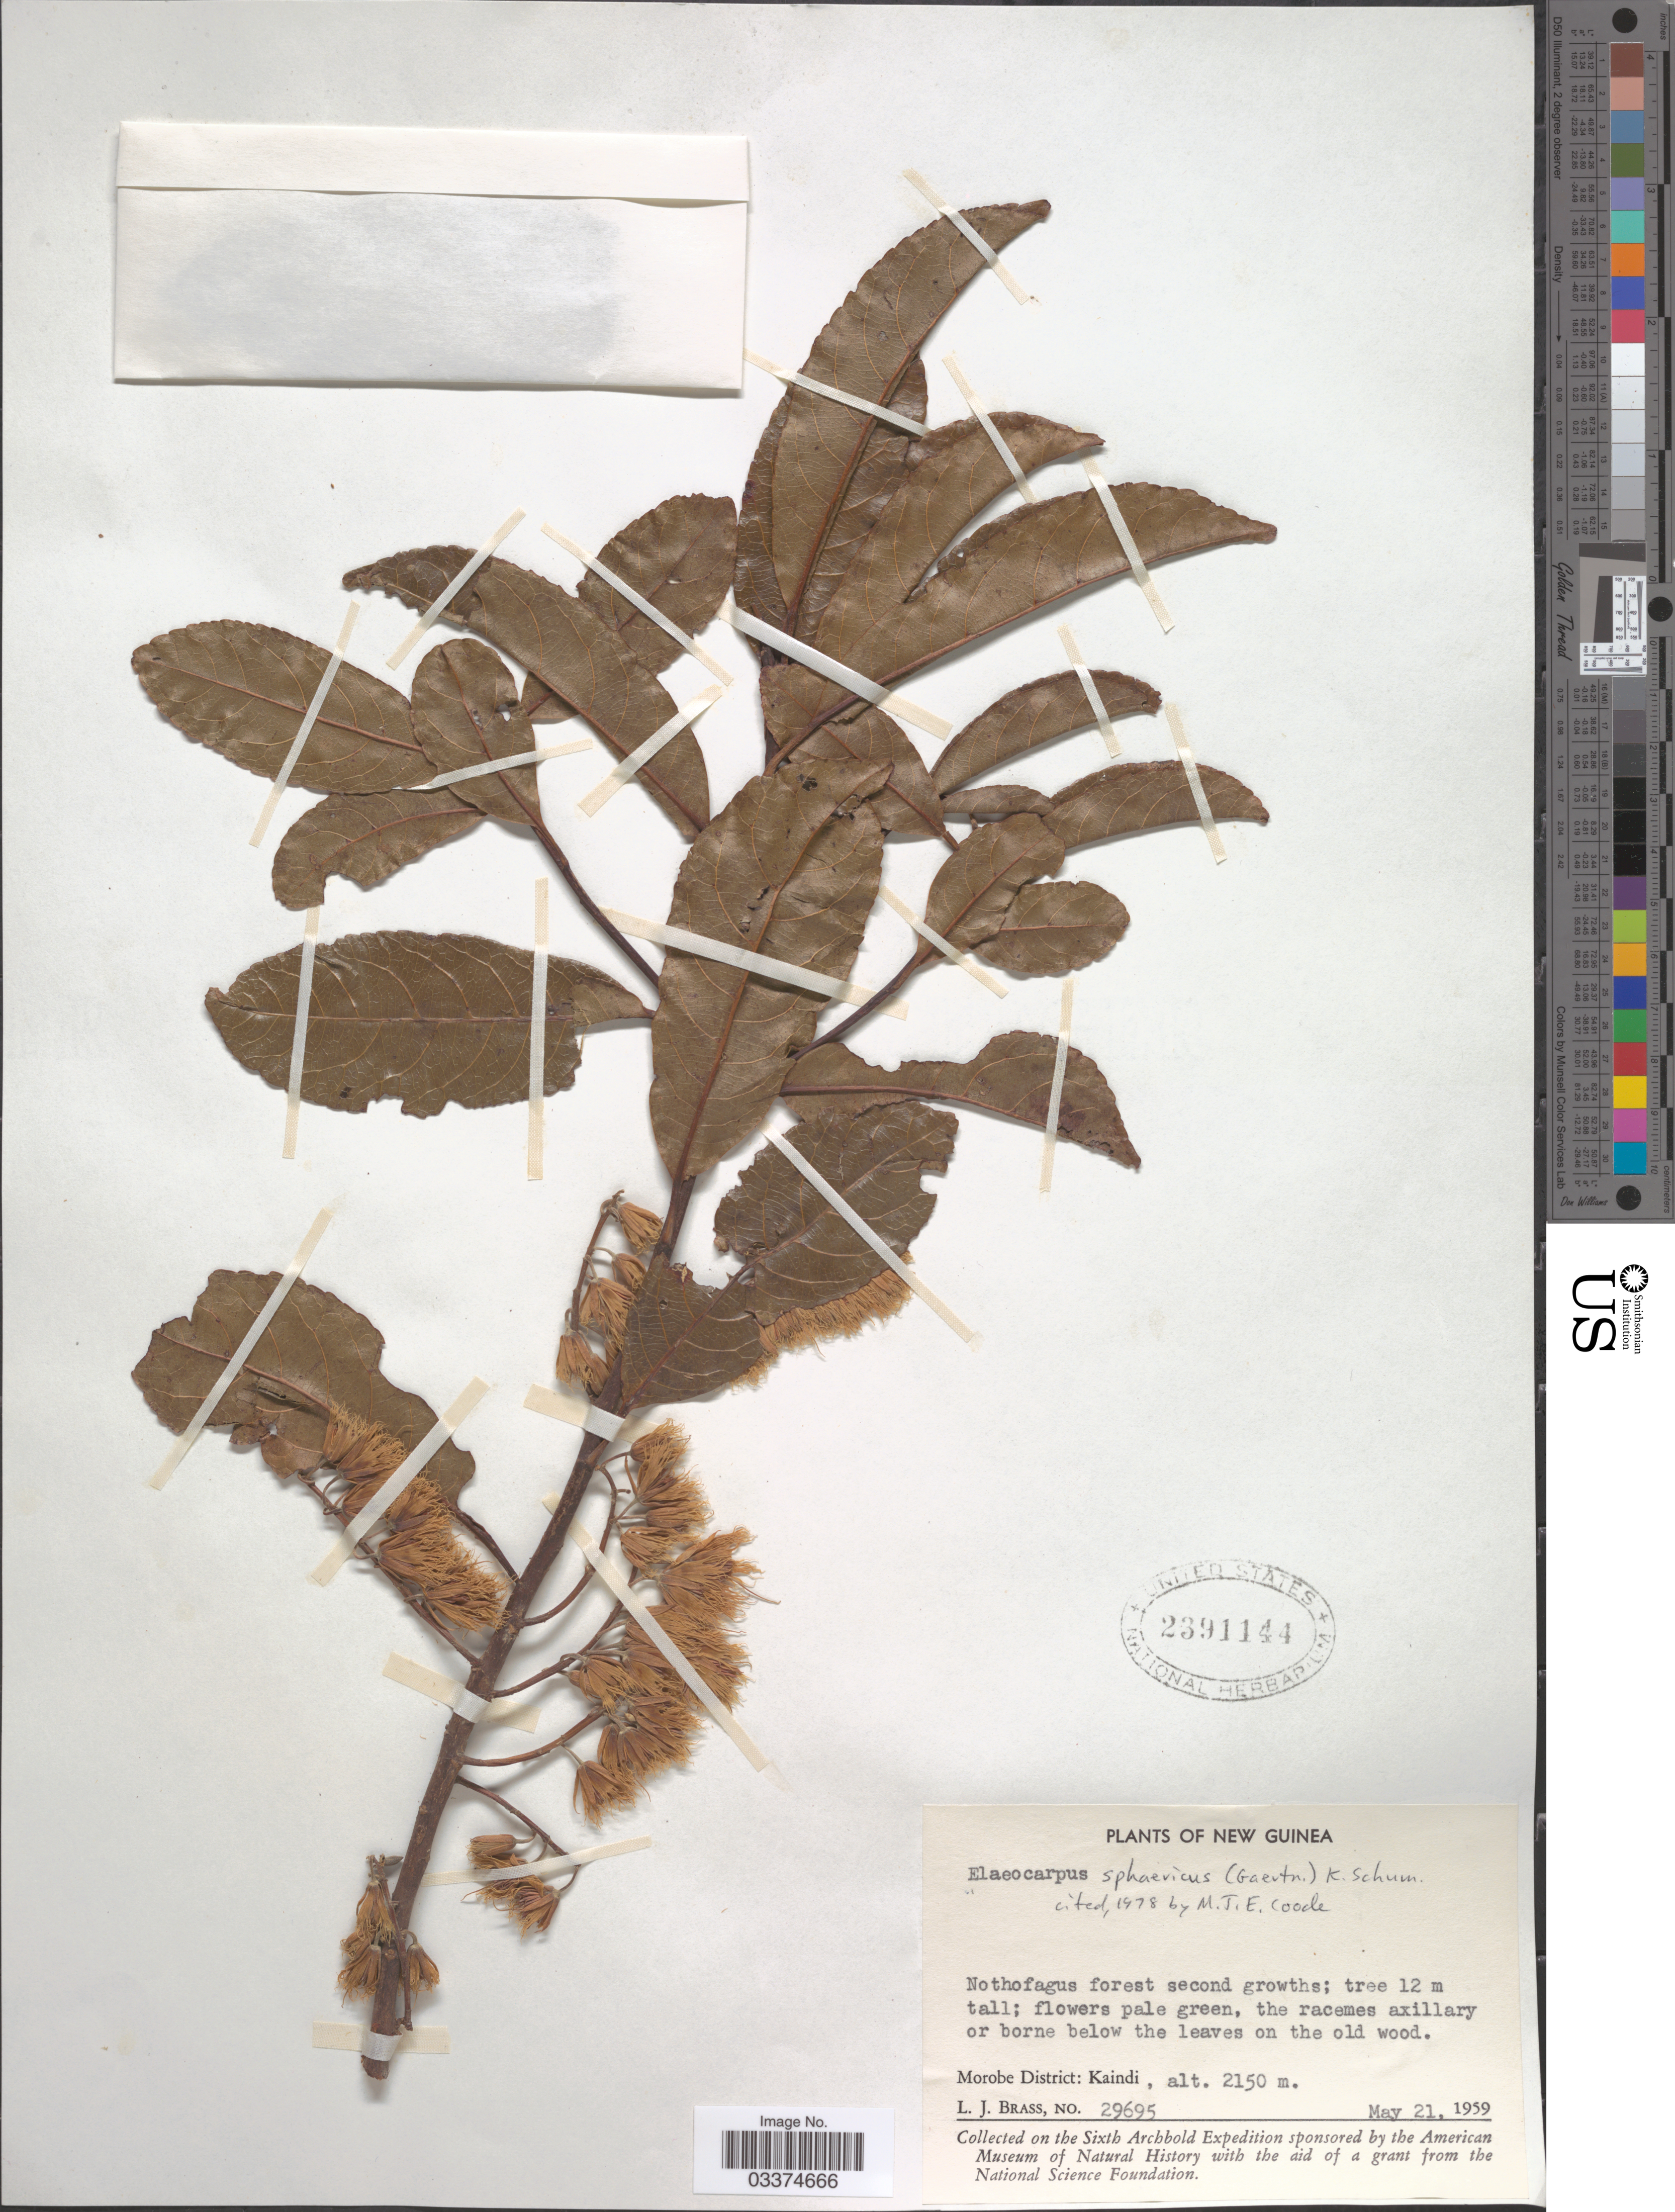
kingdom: Plantae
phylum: Tracheophyta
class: Magnoliopsida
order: Oxalidales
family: Elaeocarpaceae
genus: Elaeocarpus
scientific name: Elaeocarpus angustifolius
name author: Blume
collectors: L. J. Brass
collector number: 29695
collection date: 1959-05-21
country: Papua New Guinea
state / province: Morobe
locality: New Guinea, Morobe District: Kaindi.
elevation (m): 2150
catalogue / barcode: US 2391144